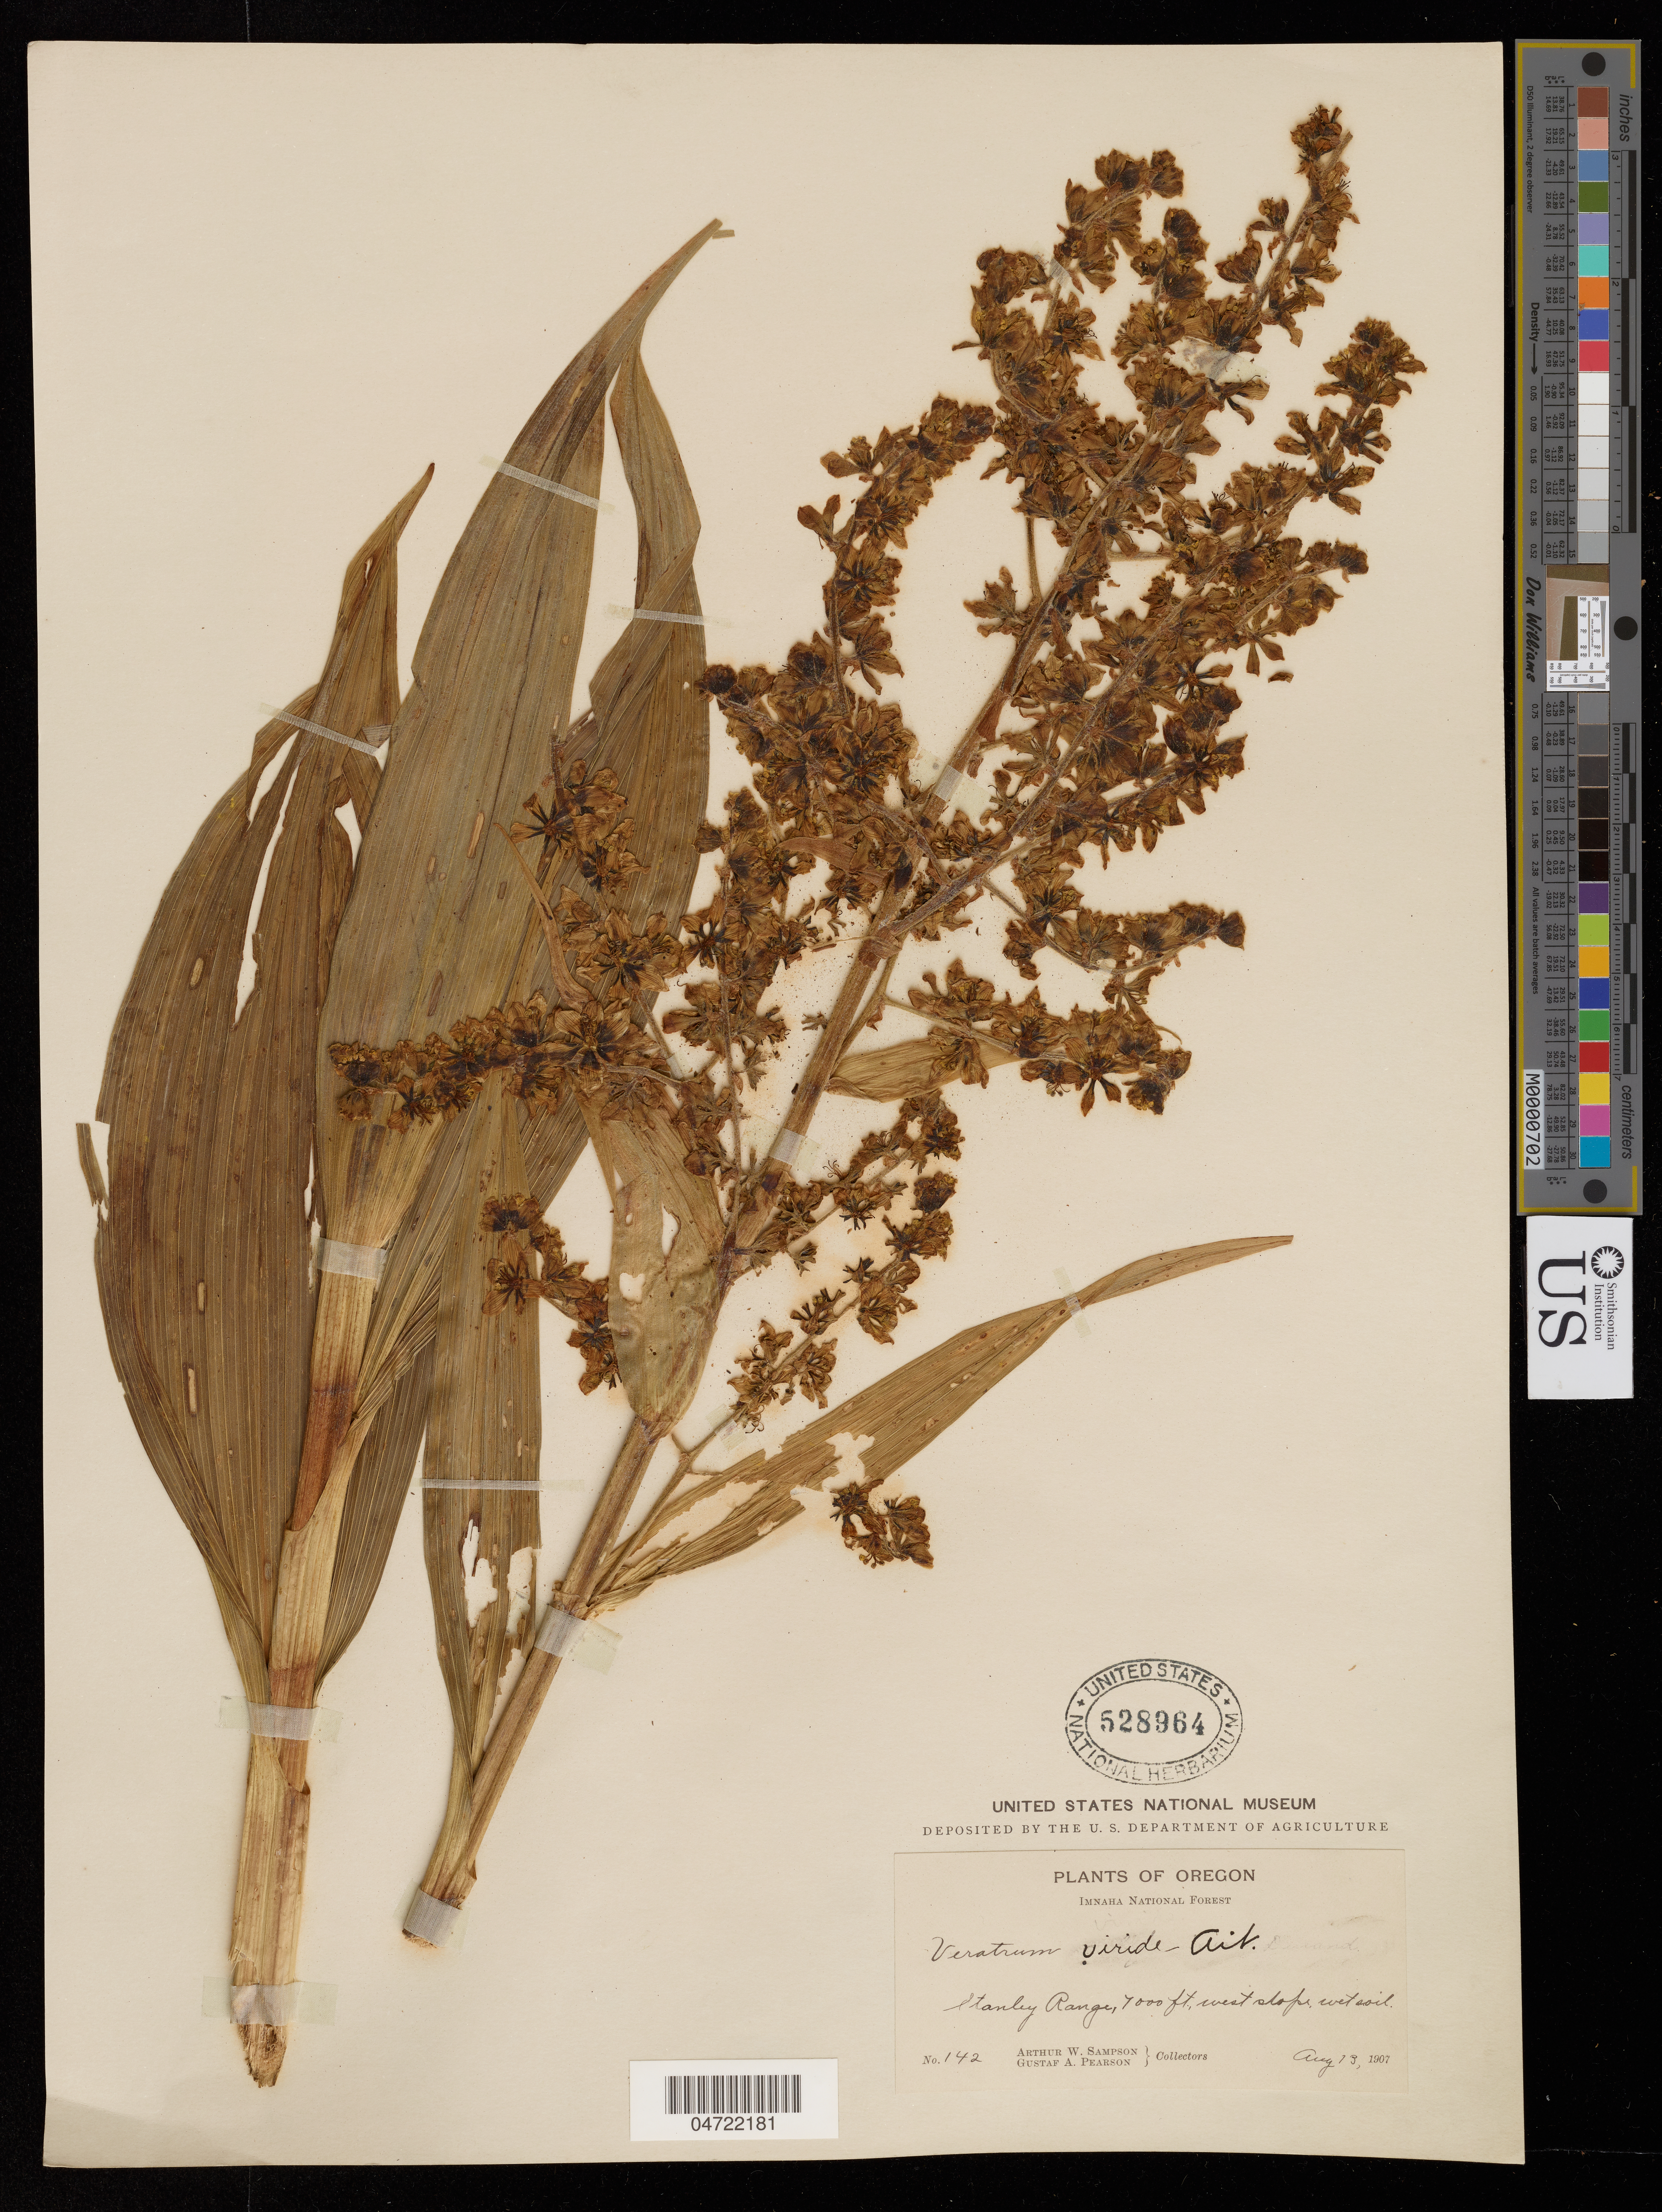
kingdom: Plantae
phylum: Tracheophyta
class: Liliopsida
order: Liliales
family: Melanthiaceae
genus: Veratrum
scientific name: Veratrum viride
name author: Aiton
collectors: A. Sampson & G. A. Pearson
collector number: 142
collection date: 1907-08-13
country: United States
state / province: Oregon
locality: Imnaha National Forest, Stanley Range, west slope, near spring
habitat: Wet soil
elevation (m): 2134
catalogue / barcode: US 528964